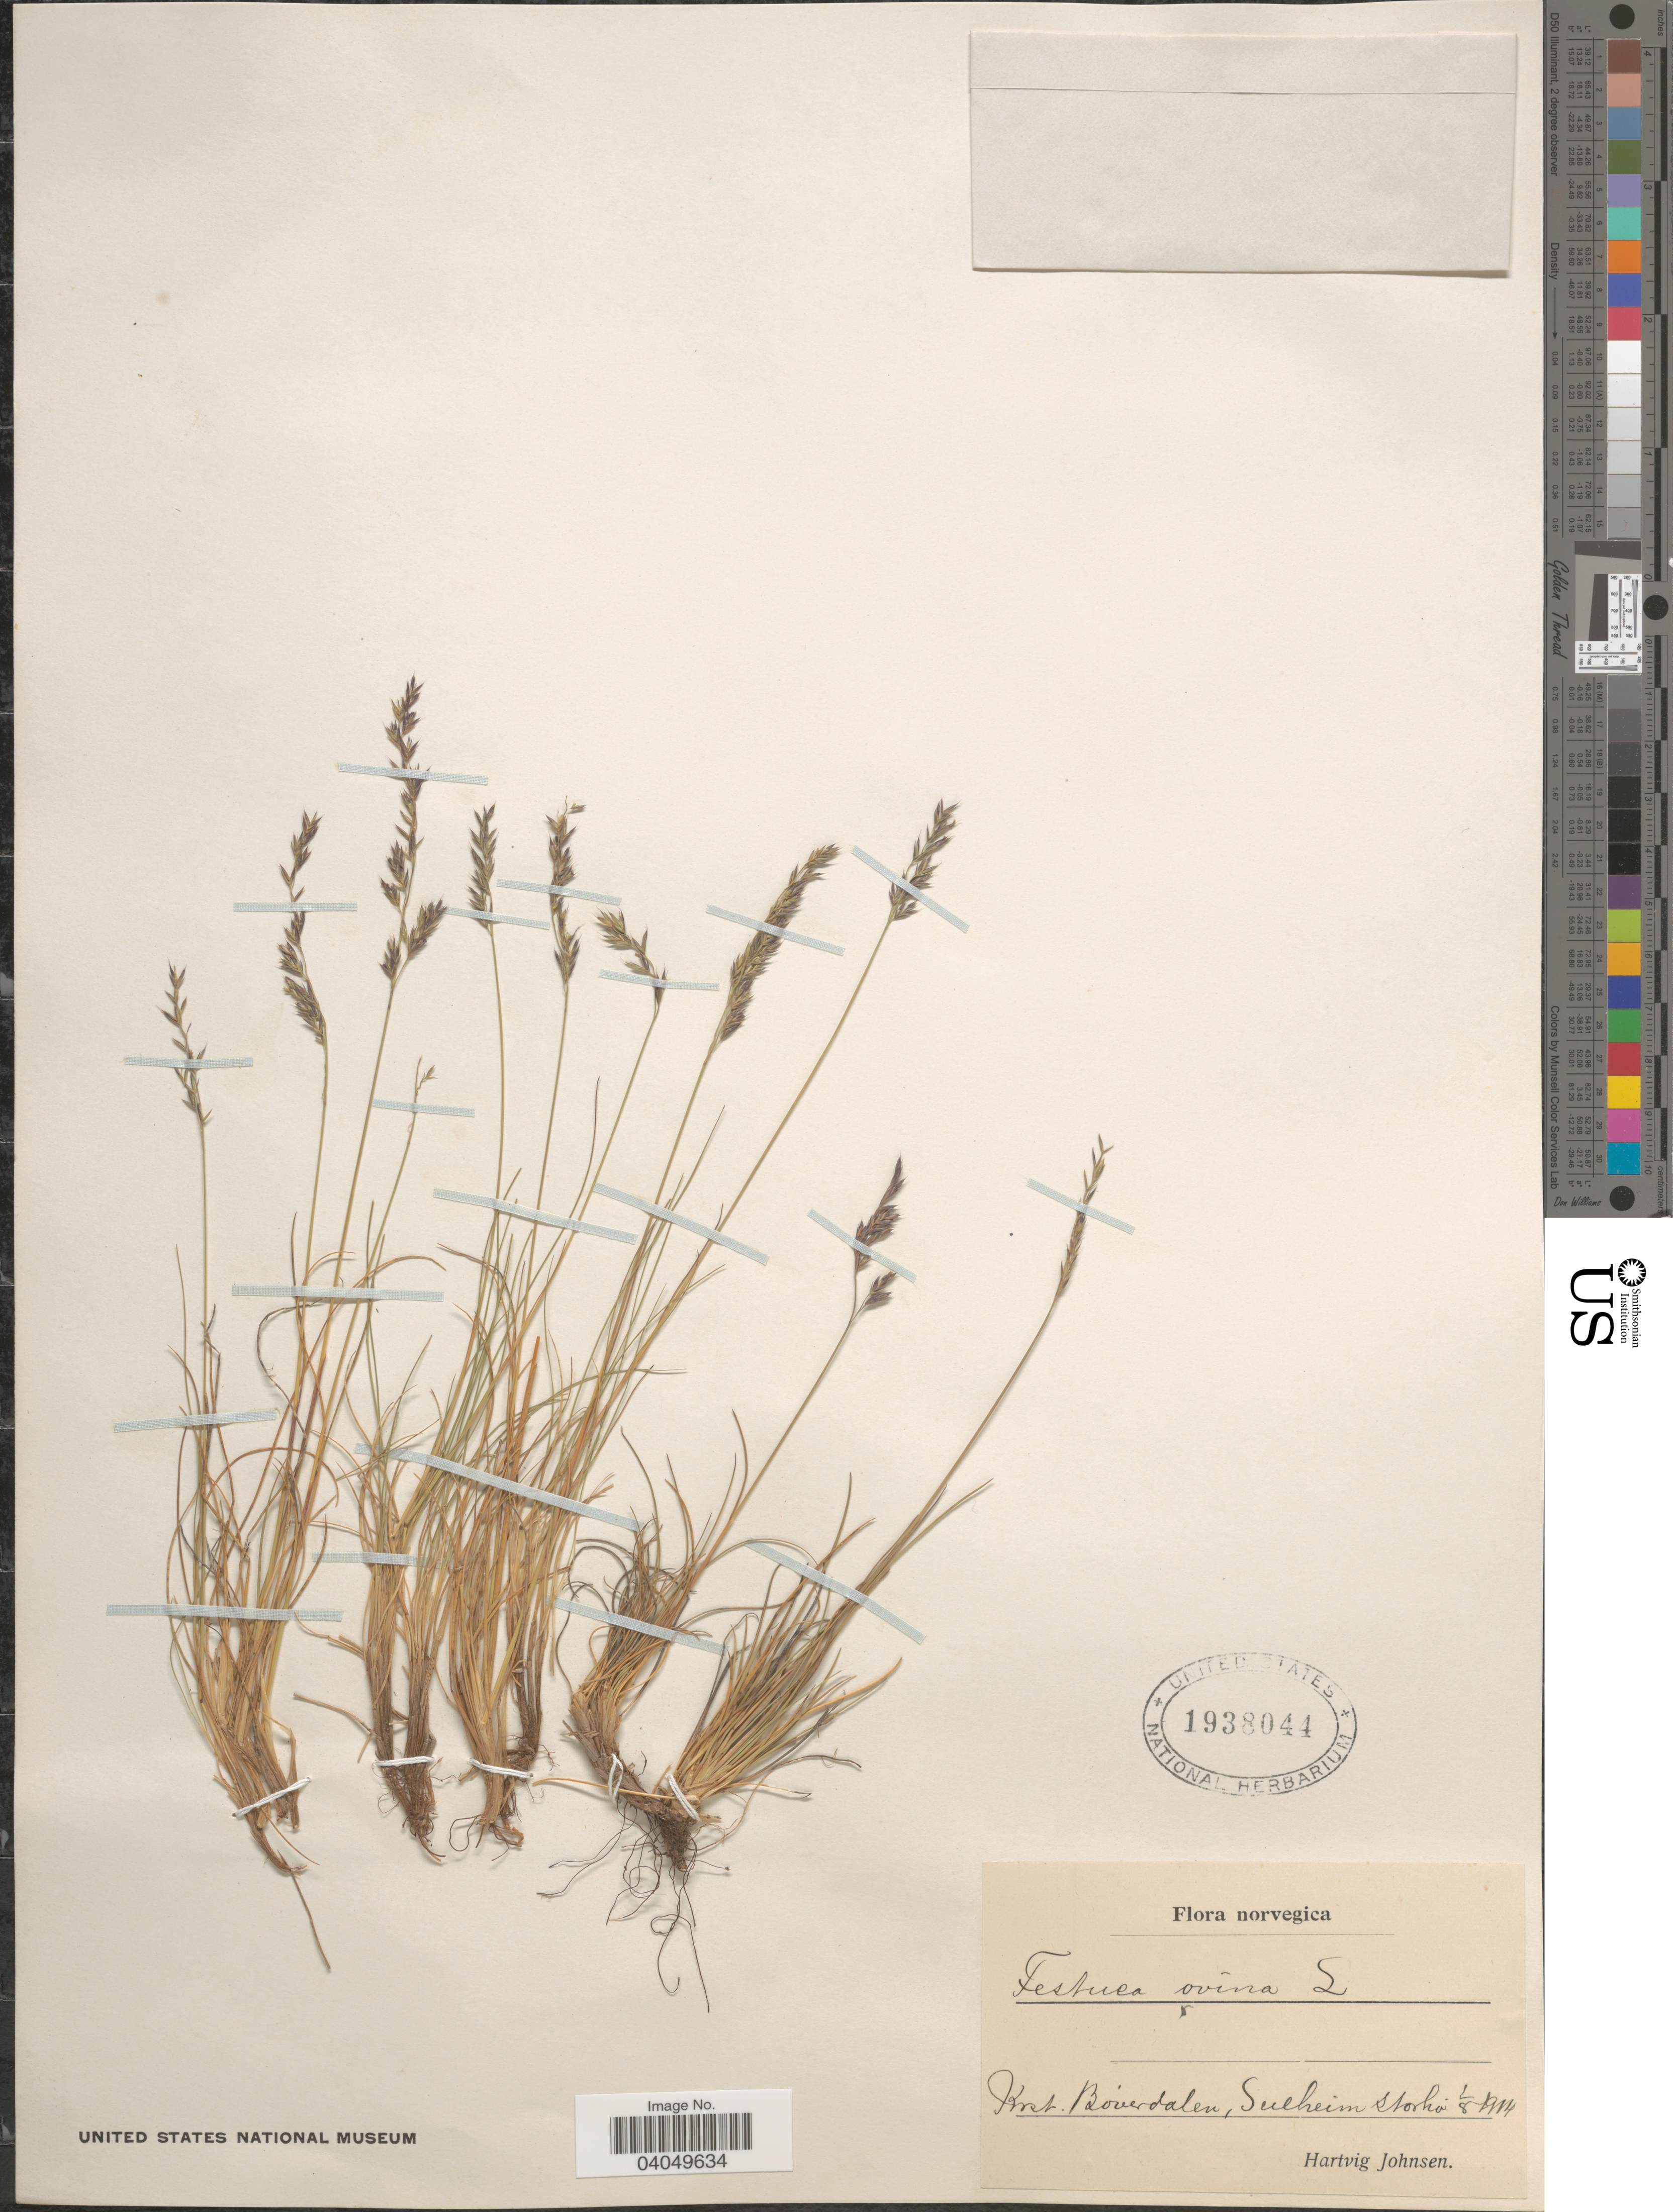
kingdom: Plantae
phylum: Tracheophyta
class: Liliopsida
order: Poales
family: Poaceae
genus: Festuca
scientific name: Festuca ovina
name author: L.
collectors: H. Johnsen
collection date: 1914-08-01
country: Norway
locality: Norvegica. Kost. Boverdalen, Sulheim Storho.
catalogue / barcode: US 1938044